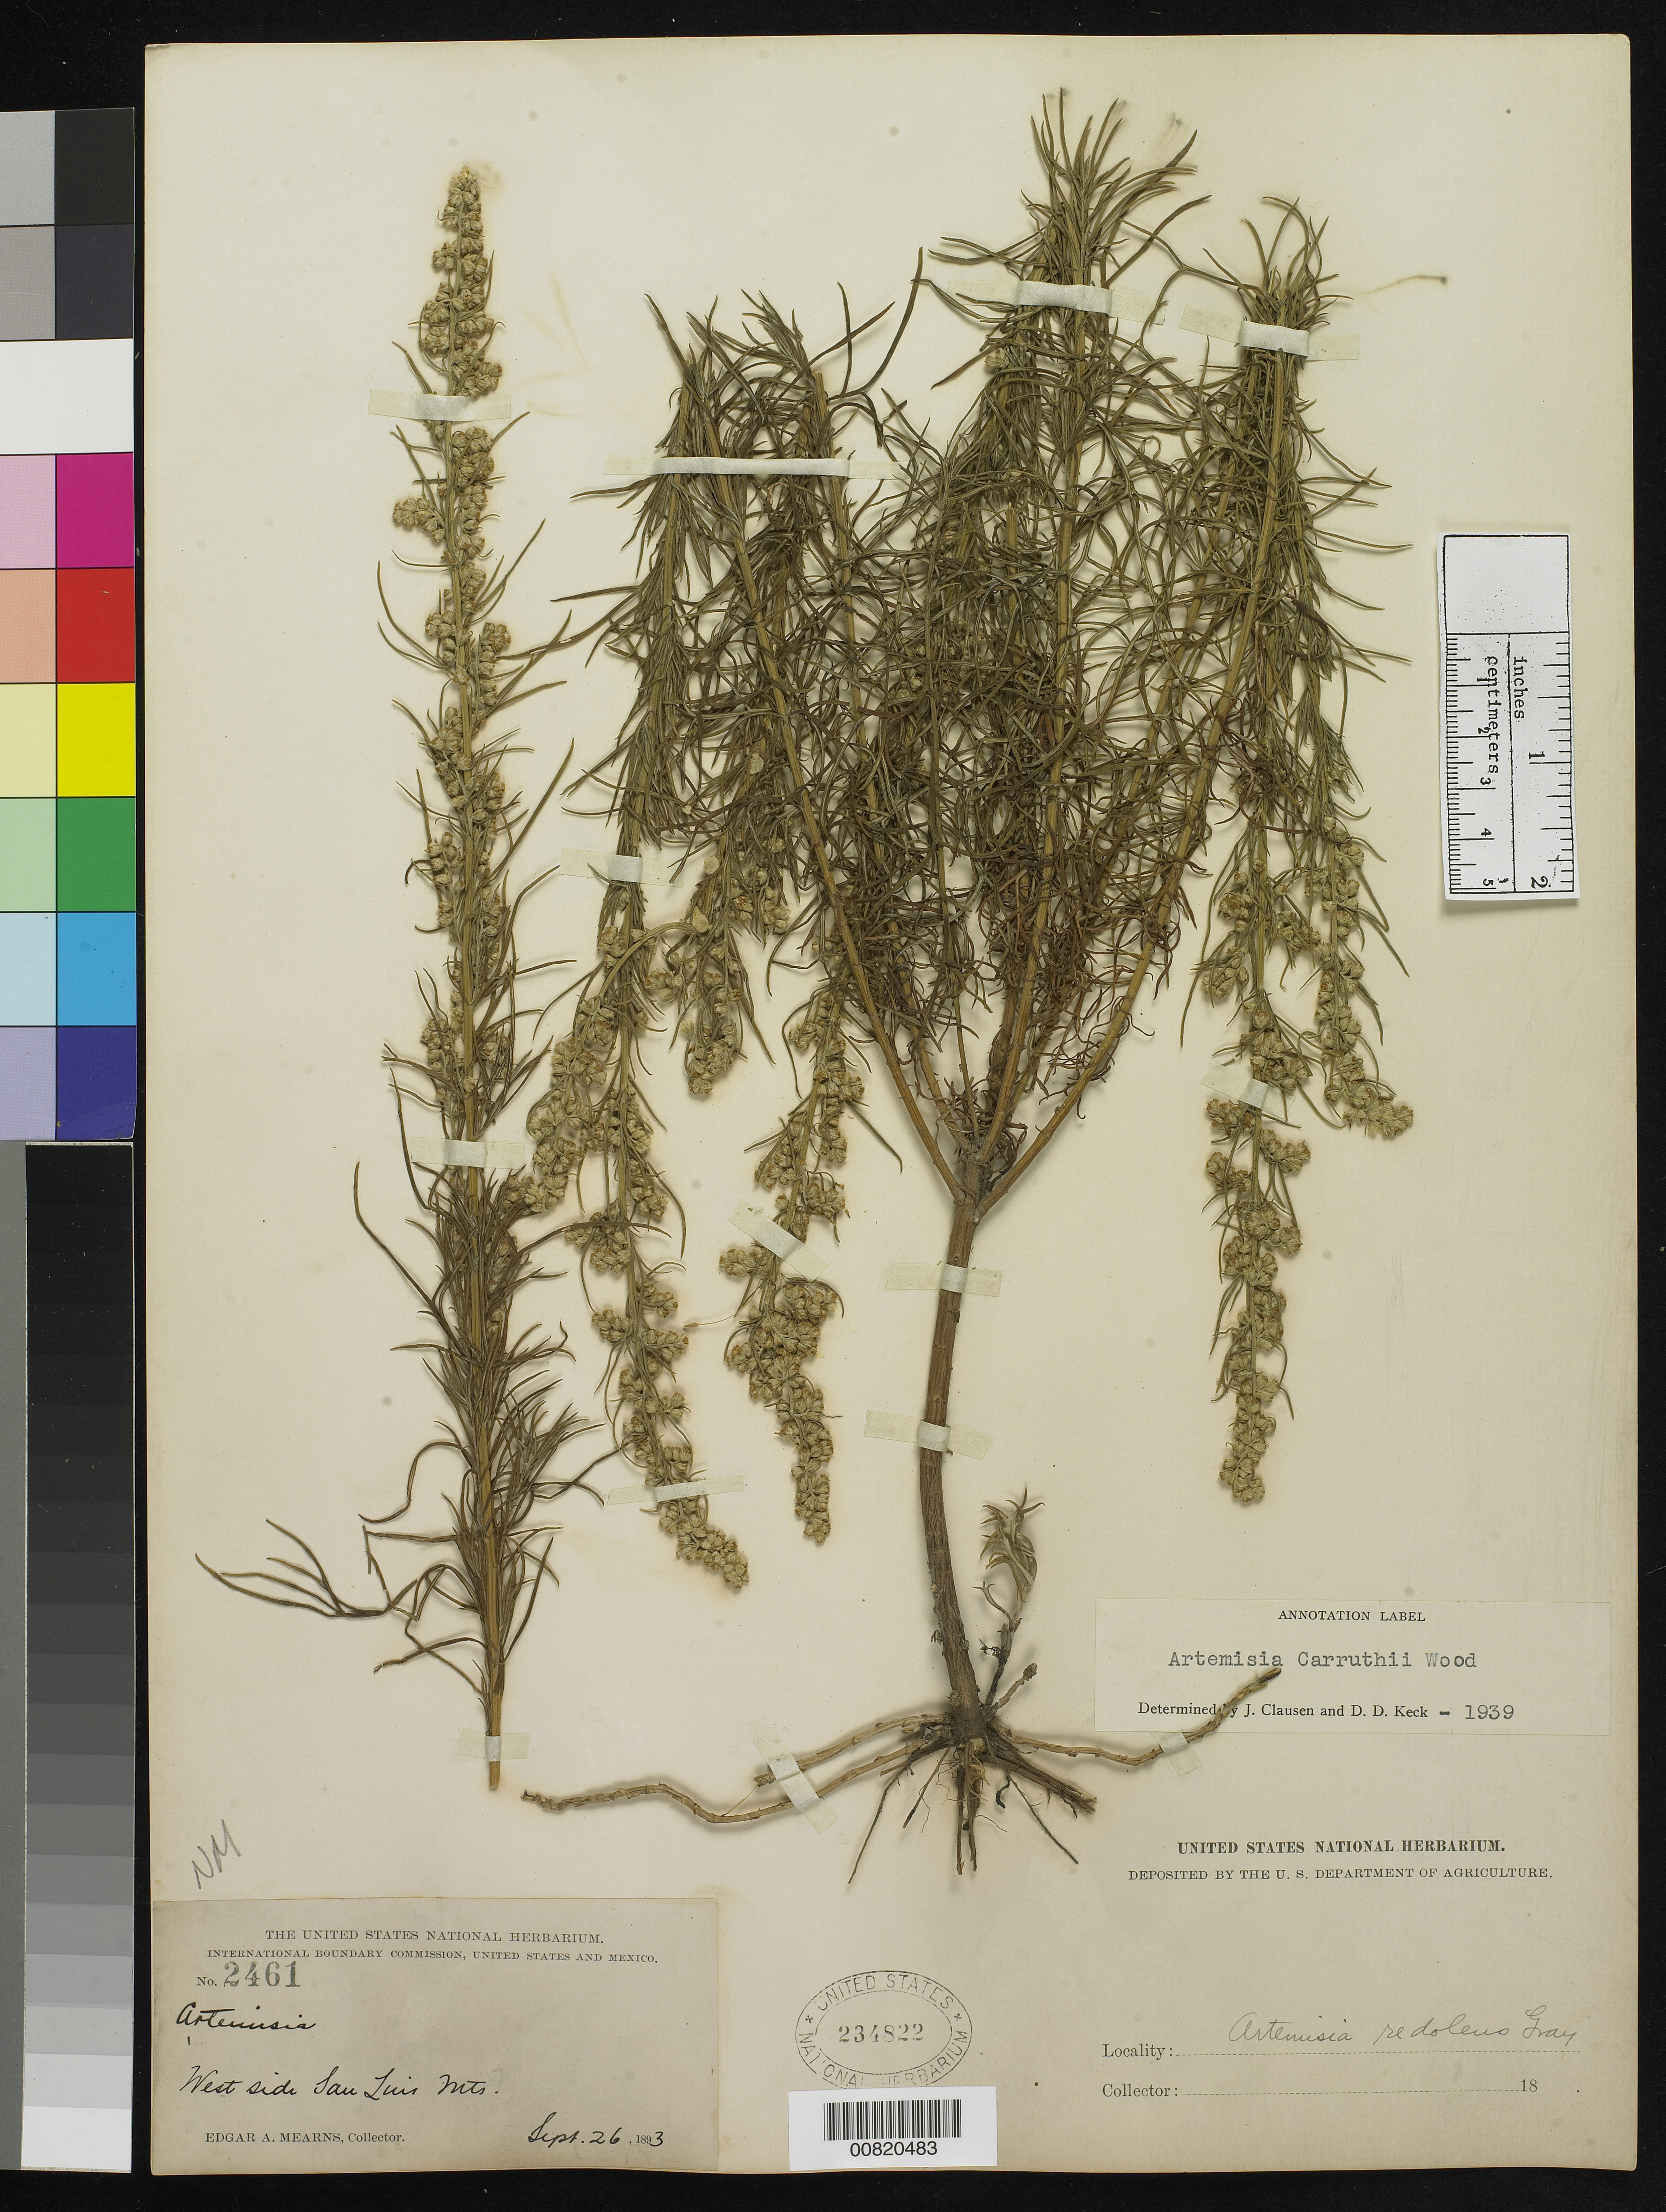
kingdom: Plantae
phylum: Tracheophyta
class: Magnoliopsida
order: Asterales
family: Asteraceae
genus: Artemisia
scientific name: Artemisia carruthii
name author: Alph. Wood ex Carruth.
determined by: Clausen, J.; Keck, David D.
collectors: E. A. Mearns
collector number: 2461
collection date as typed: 26 Sep 1893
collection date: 1893-09-26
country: United States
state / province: Arizona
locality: West side of San Luis Mts.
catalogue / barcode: US 234822